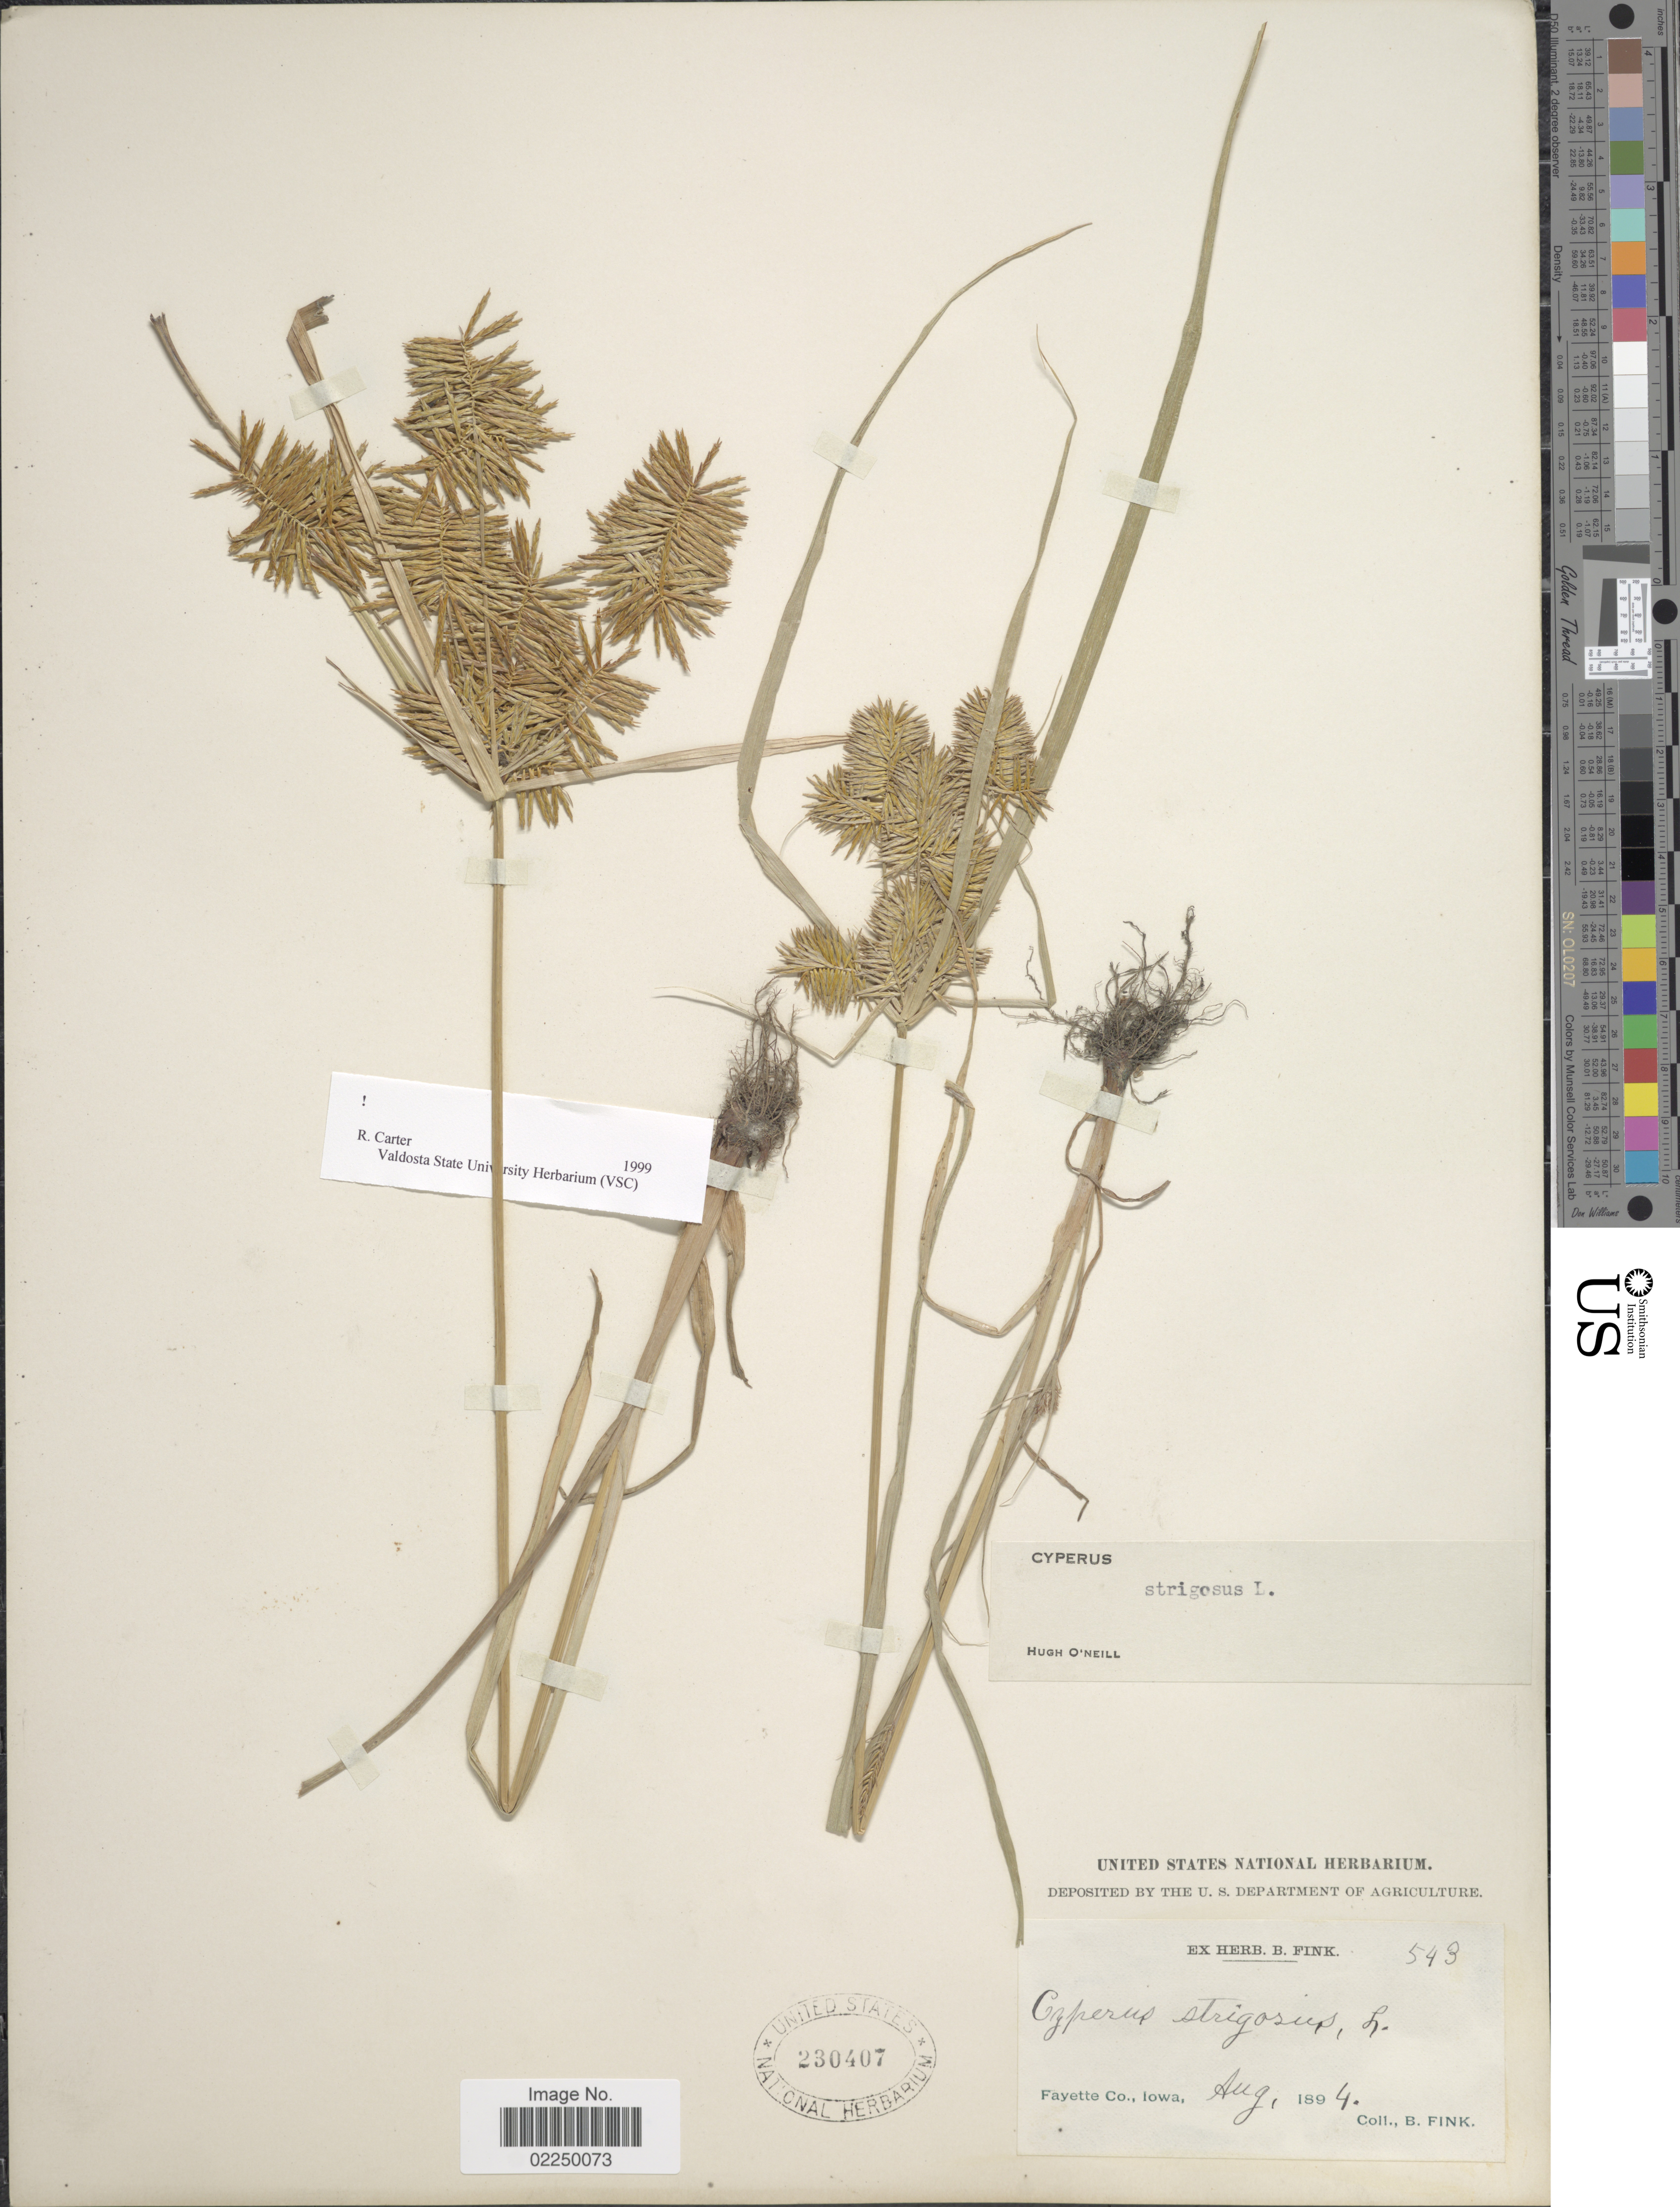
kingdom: Plantae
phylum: Tracheophyta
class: Liliopsida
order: Poales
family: Cyperaceae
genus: Cyperus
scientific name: Cyperus strigosus L.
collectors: B. Fink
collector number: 543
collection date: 1894-08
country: United States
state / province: Iowa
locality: Fayette Co.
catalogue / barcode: US 230407